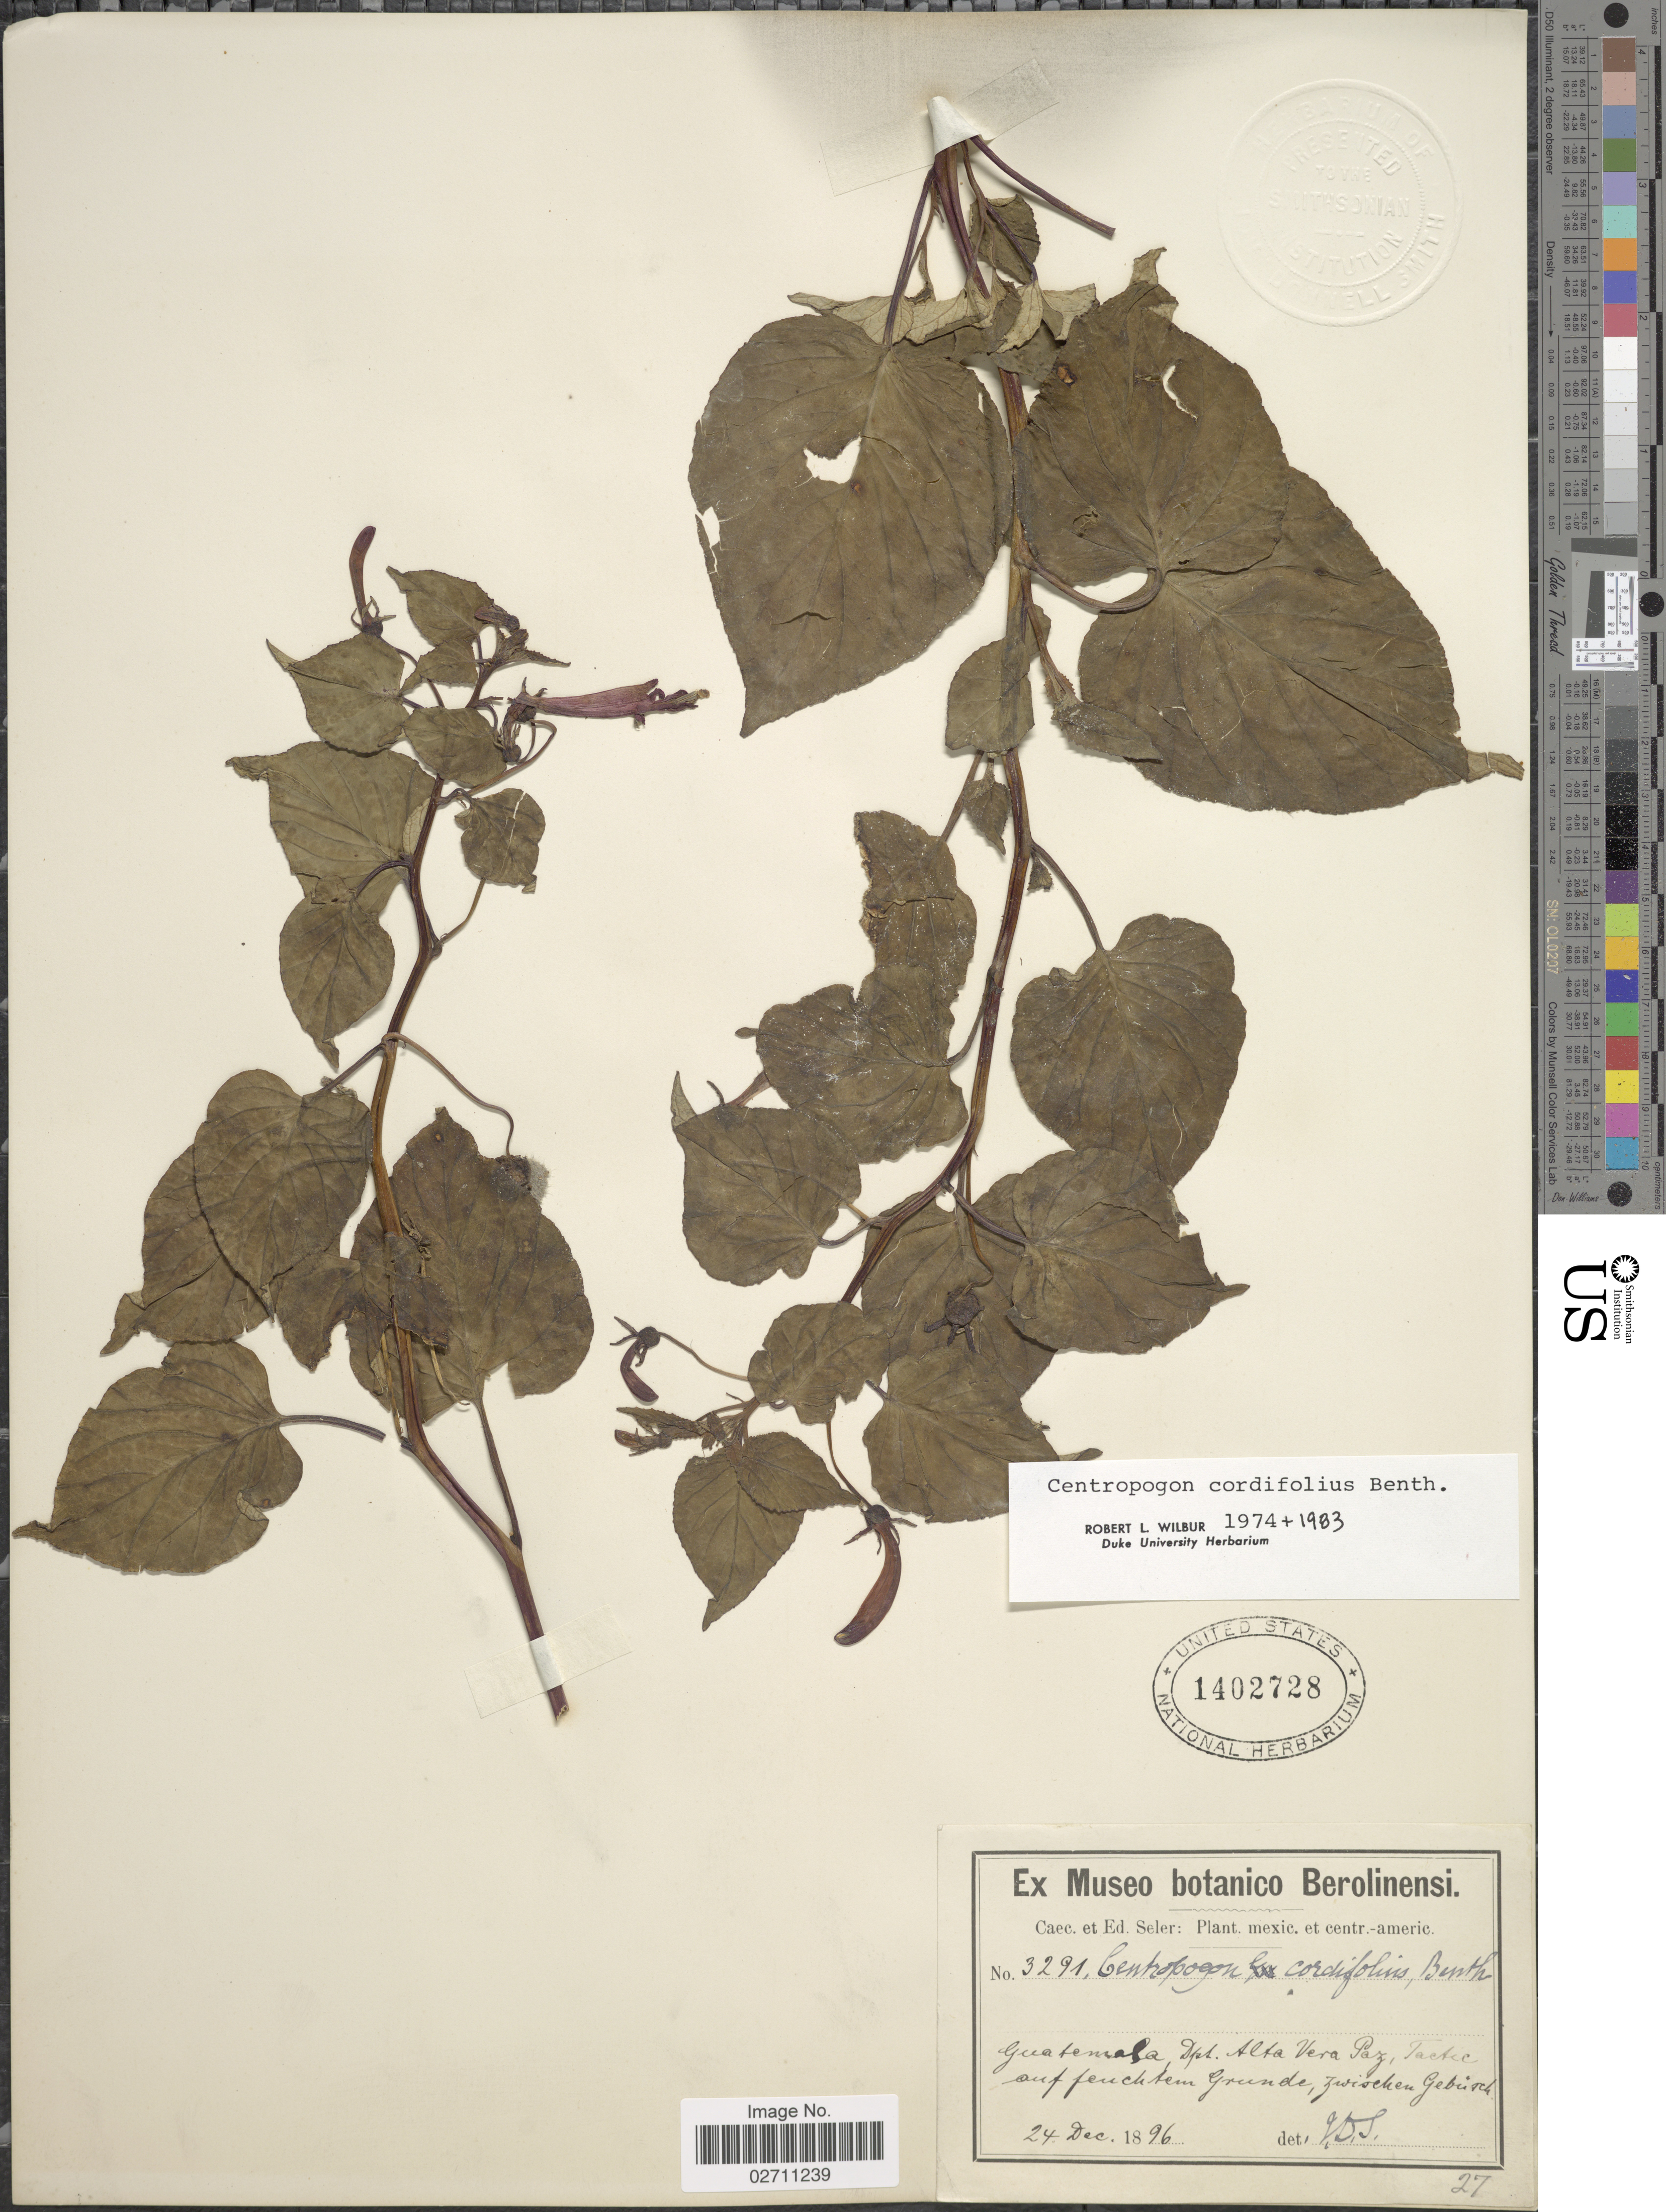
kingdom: Plantae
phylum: Tracheophyta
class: Magnoliopsida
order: Asterales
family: Campanulaceae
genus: Centropogon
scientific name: Centropogon cordifolius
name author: Benth.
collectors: ex Caec. et Ed Seler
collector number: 3291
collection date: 1896-12-24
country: Guatemala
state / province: Alta Verapaz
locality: Tactic auf feuchtem Grunde, Zwischen Gebiesch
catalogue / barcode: US 1402728